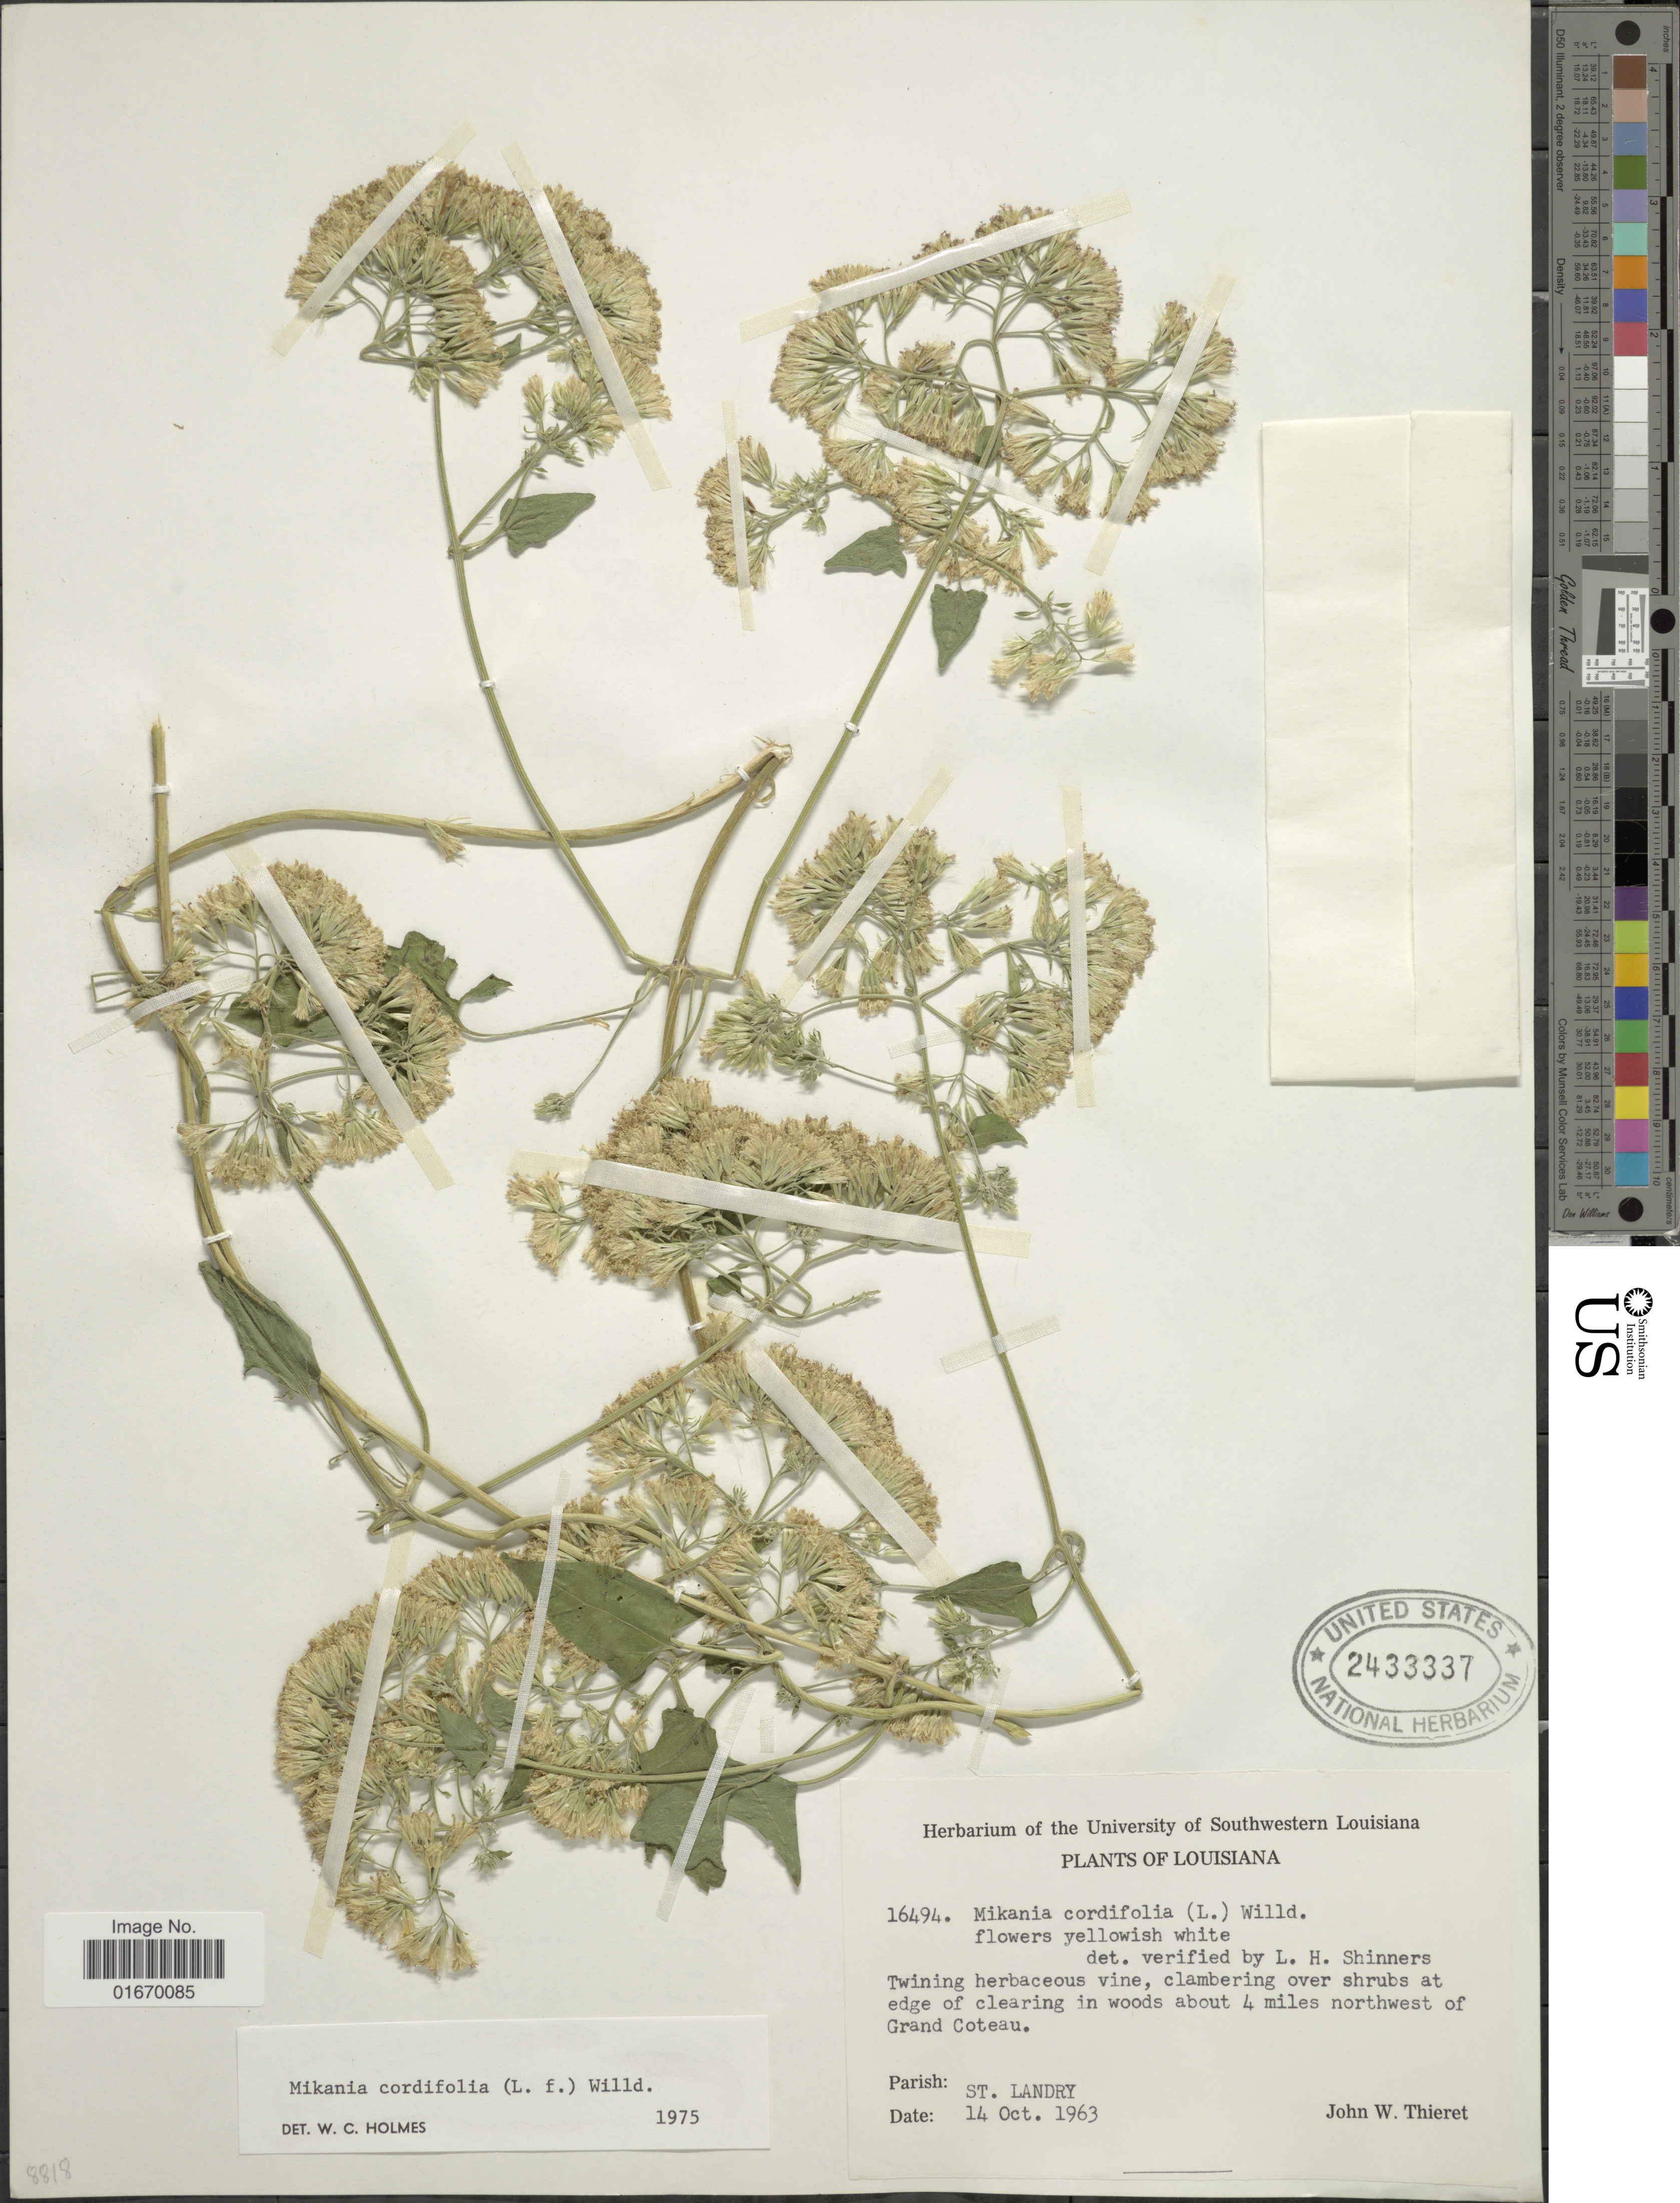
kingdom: Plantae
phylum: Tracheophyta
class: Magnoliopsida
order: Asterales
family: Asteraceae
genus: Mikania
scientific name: Mikania cordifolia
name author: Kunth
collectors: J. W. Thieret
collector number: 16494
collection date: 1963-10-14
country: United States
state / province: Louisiana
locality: About 4 miles northwest of Grand Coteau, Parish St. Landry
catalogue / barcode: US 2433337